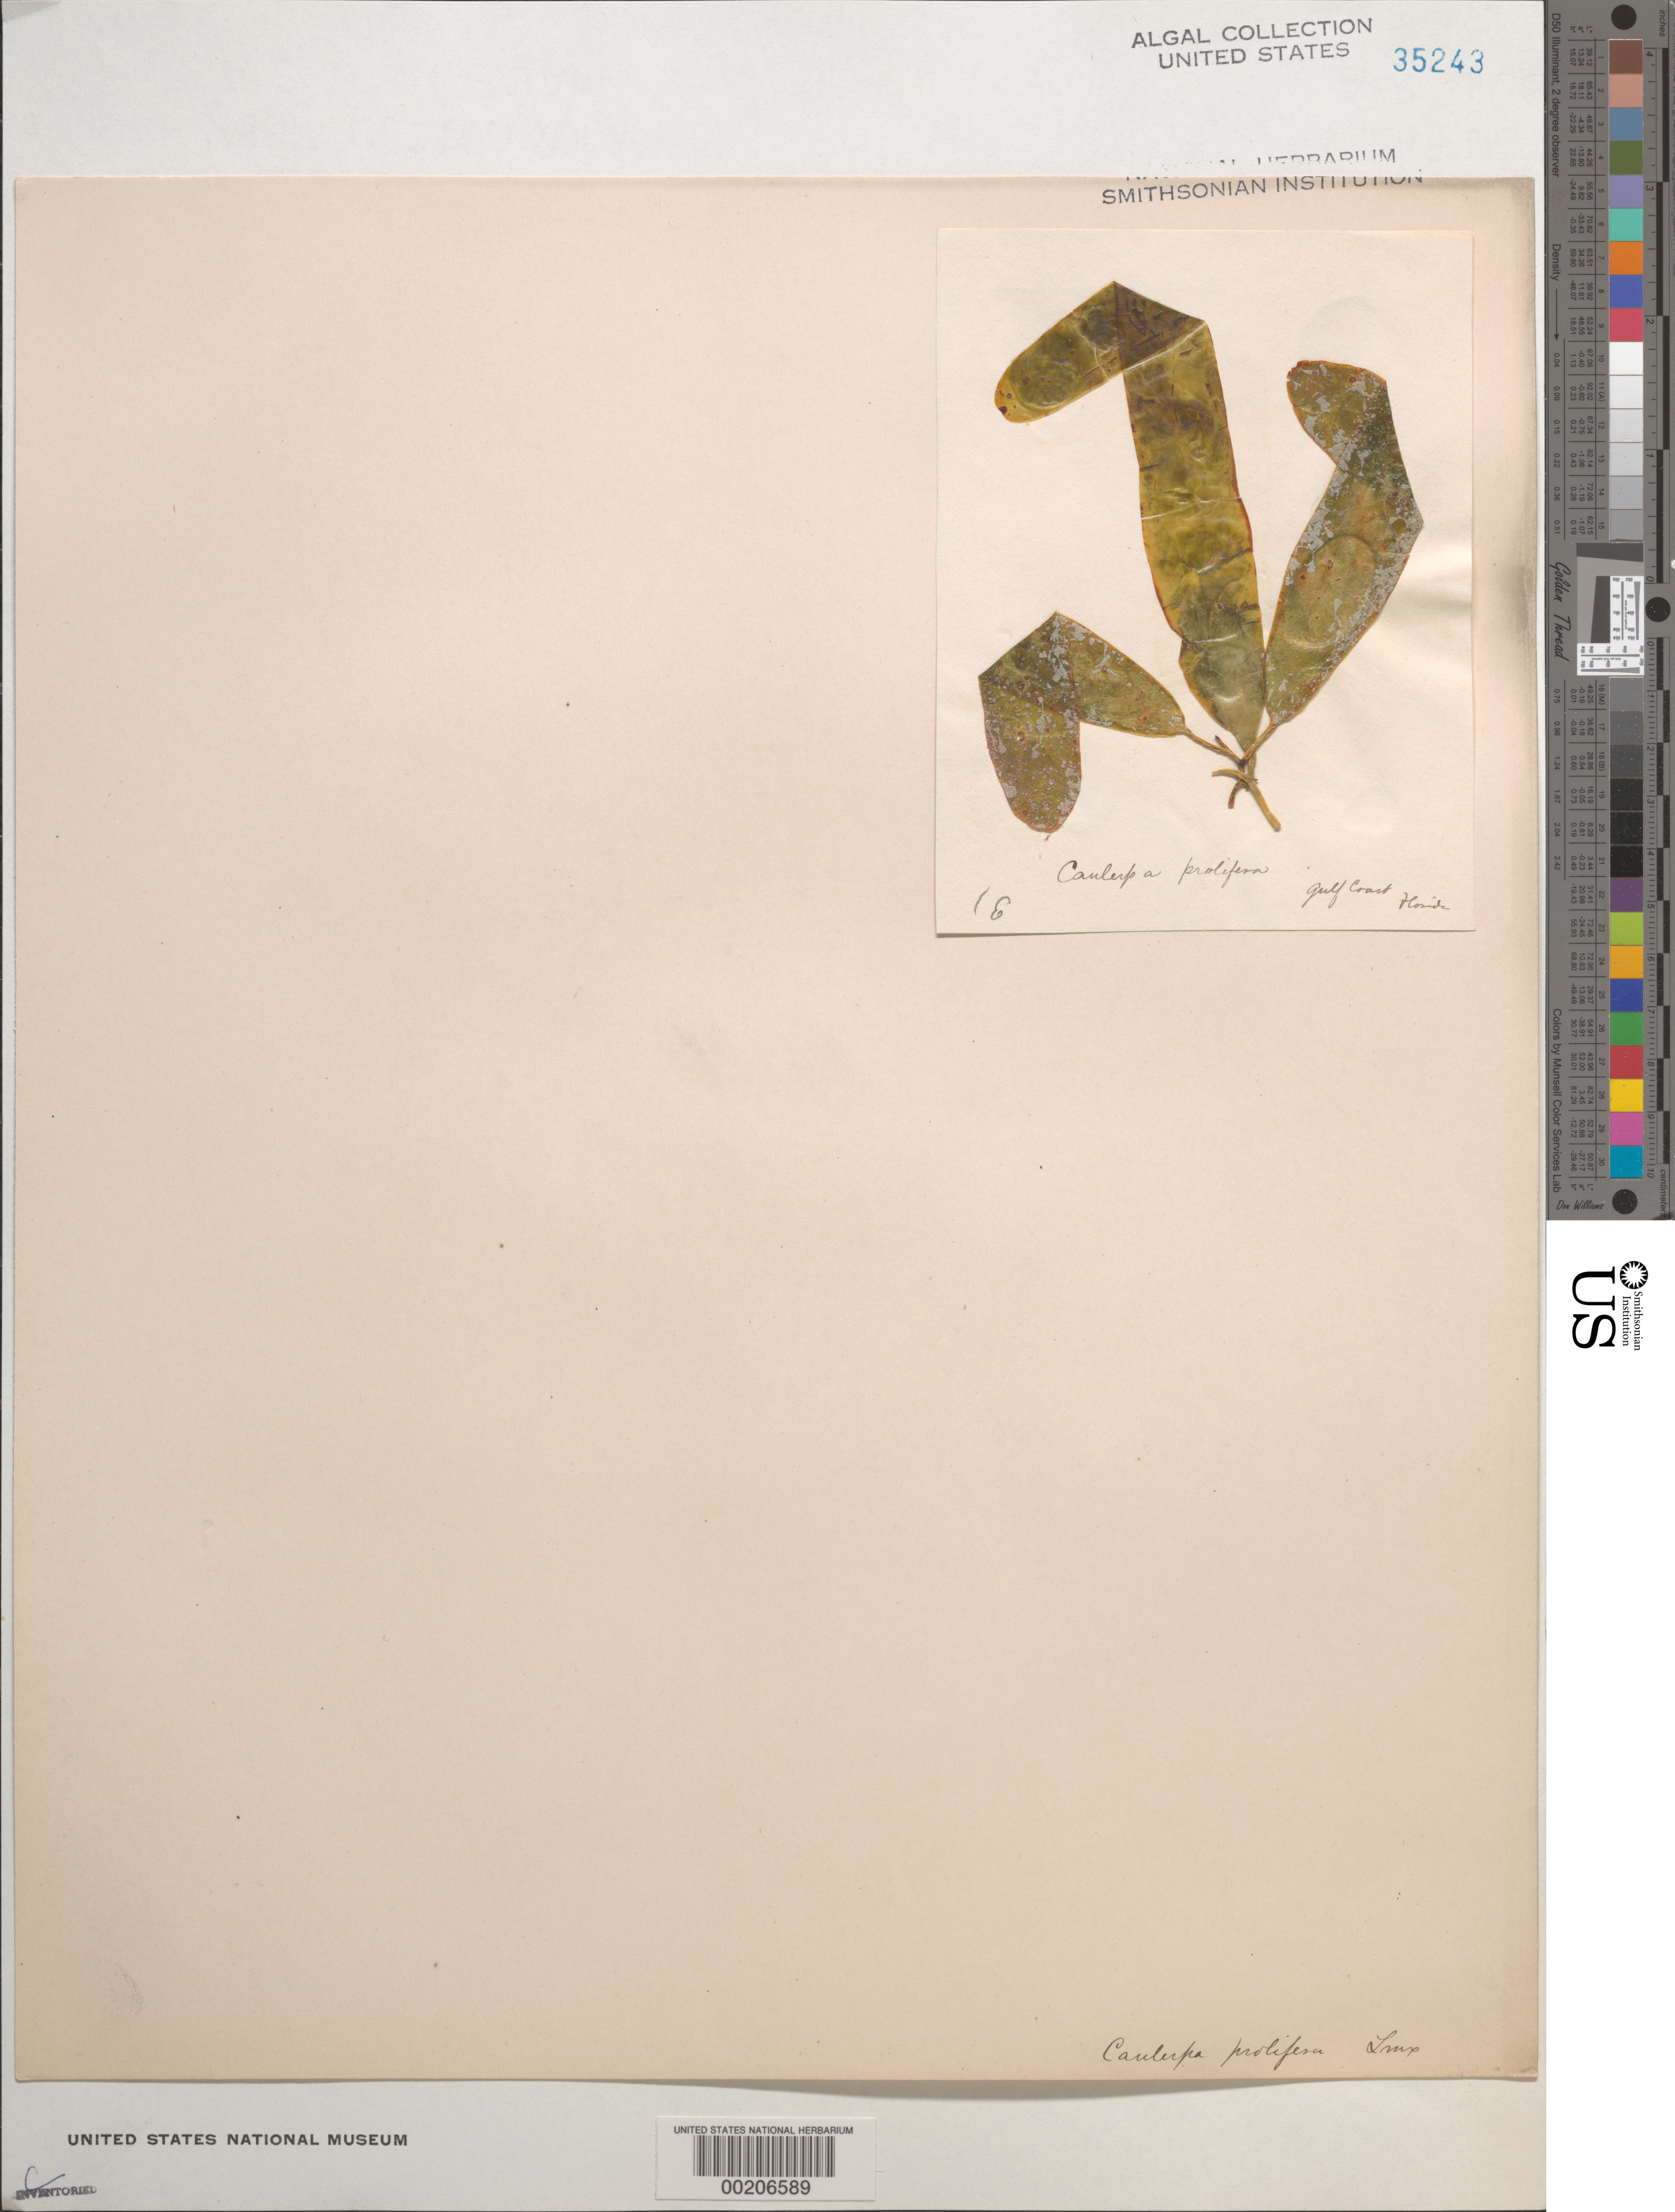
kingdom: Plantae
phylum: Chlorophyta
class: Ulvophyceae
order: Bryopsidales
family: Caulerpaceae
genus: Caulerpa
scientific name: Caulerpa prolifera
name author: (Forssk.) J.V.Lamouroux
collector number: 31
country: United States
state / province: Florida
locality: Gulf of Mexico coast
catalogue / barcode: US 35243